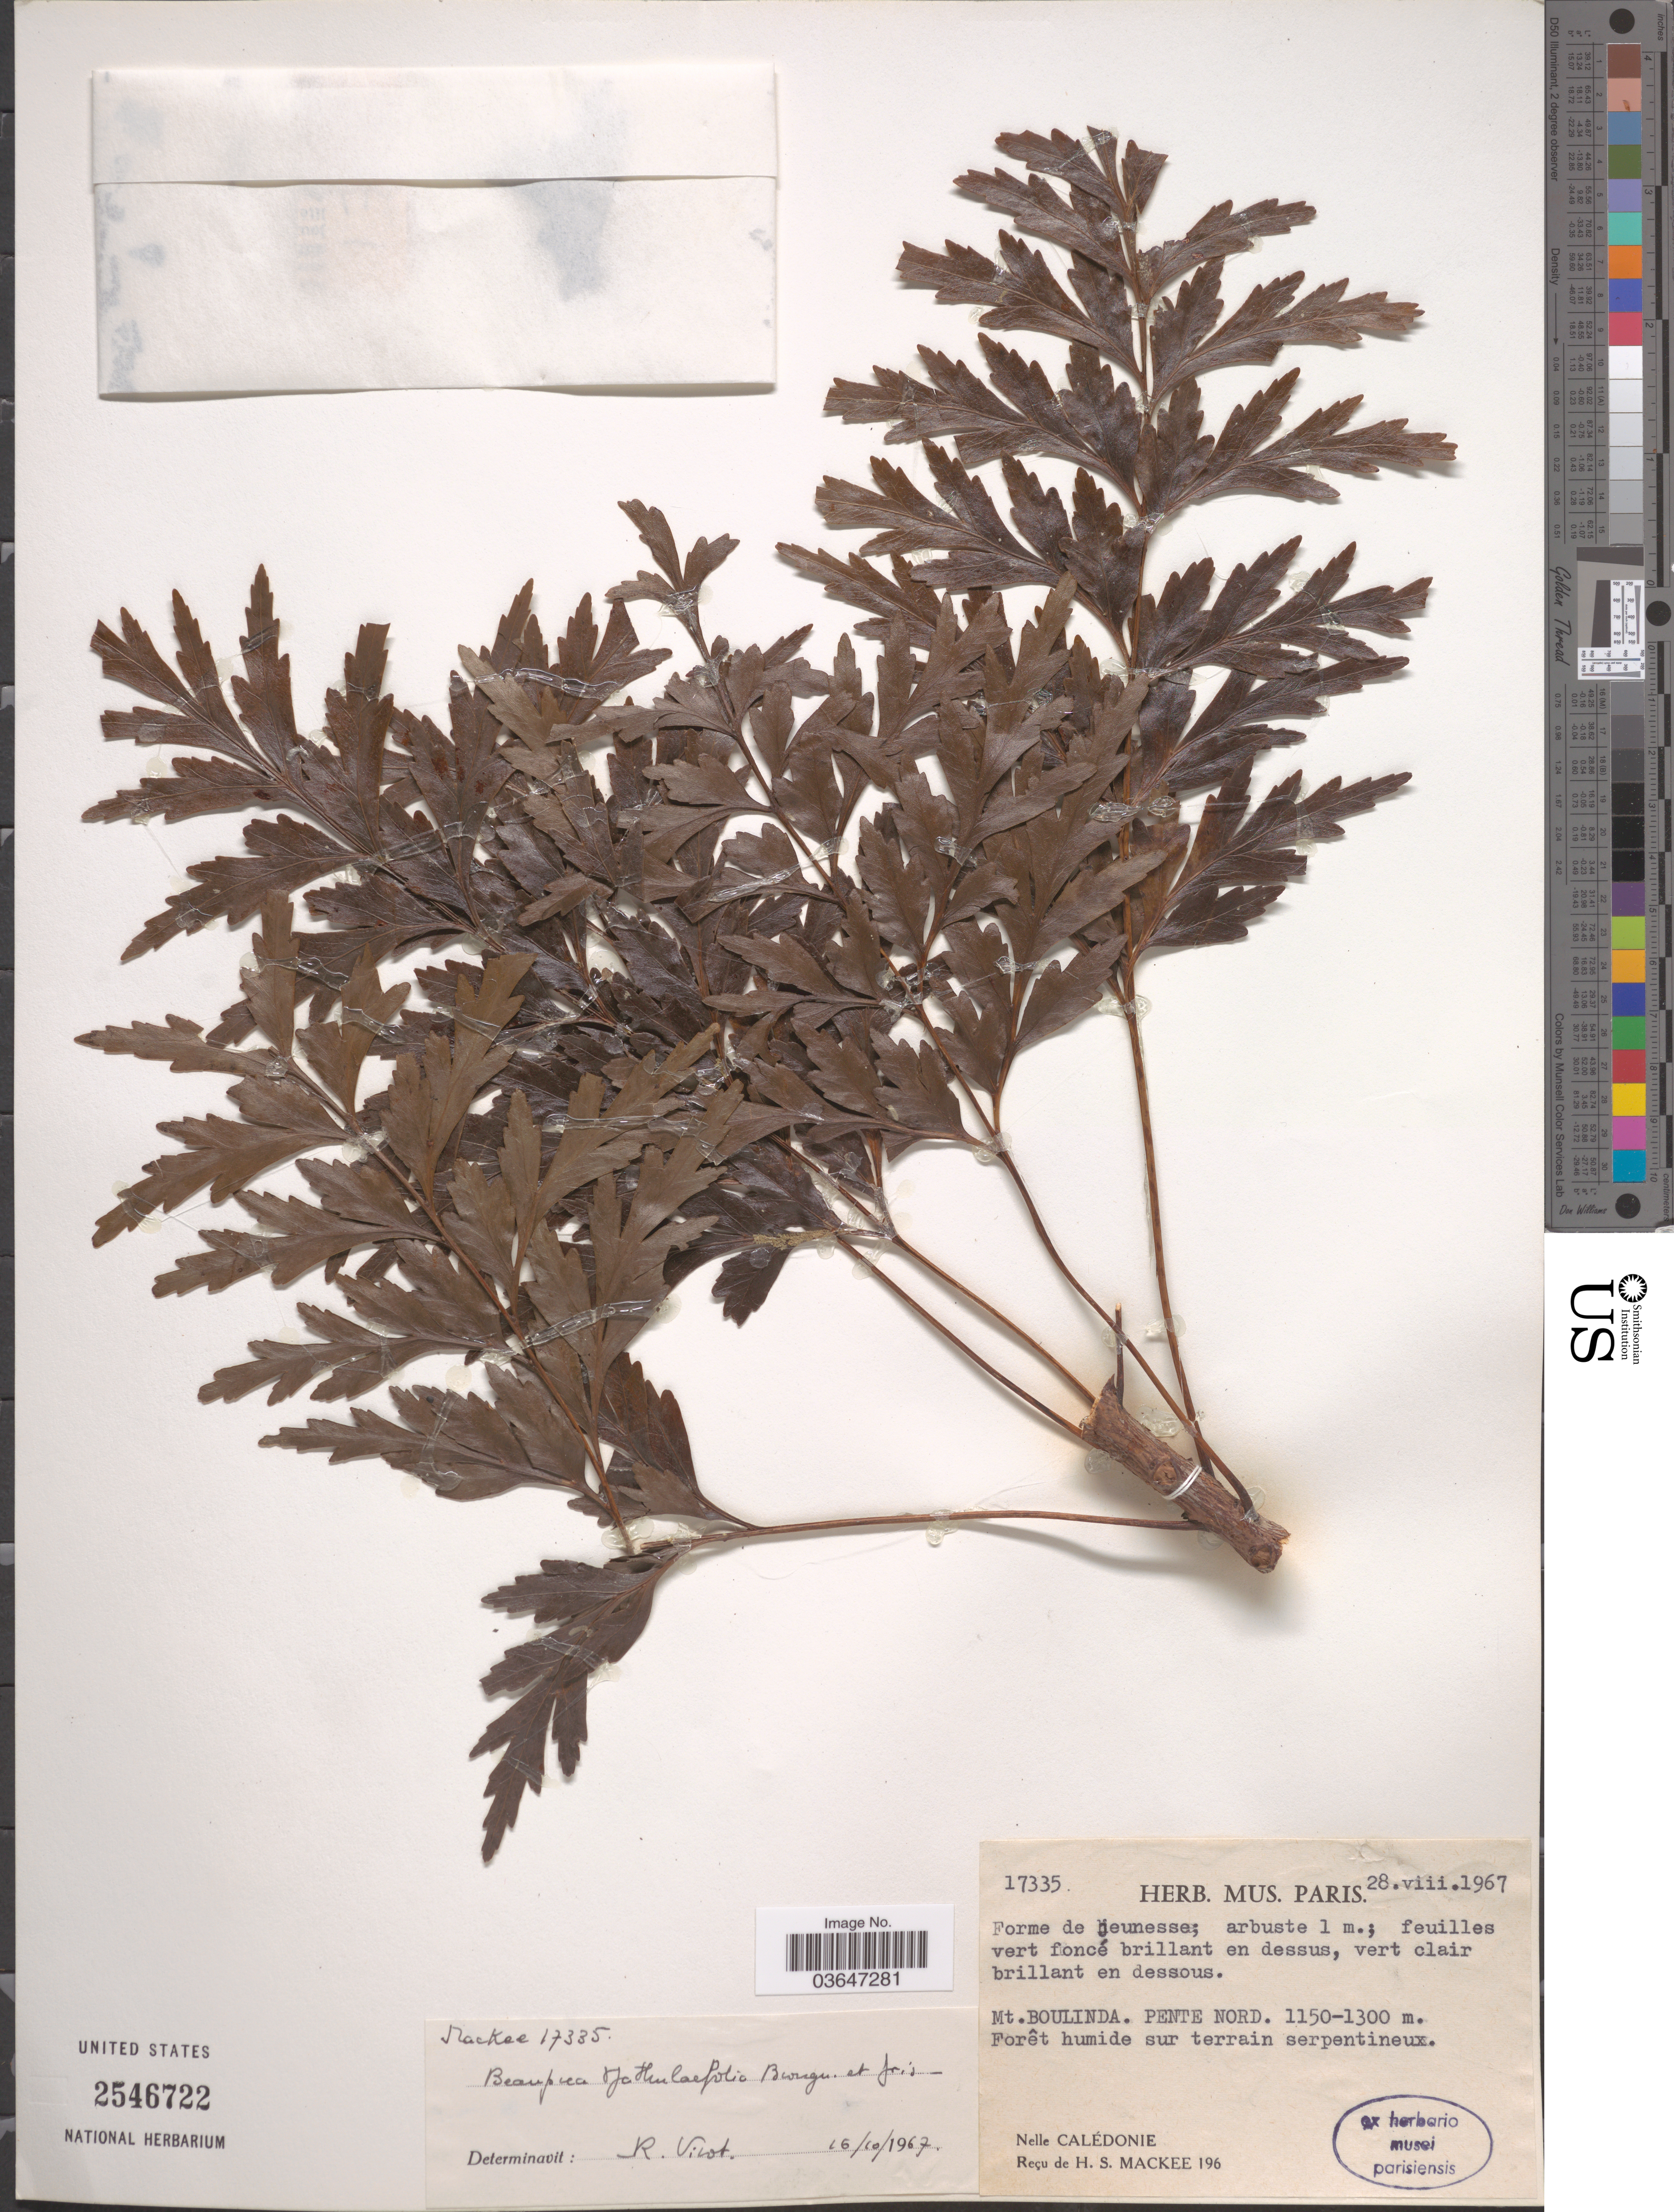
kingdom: Plantae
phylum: Tracheophyta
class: Magnoliopsida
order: Proteales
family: Proteaceae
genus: Beauprea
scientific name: Beauprea spathulifolia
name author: Brongn. & Gris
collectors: H. Mackee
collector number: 17335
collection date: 1967-08-28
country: New Caledonia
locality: Mt. Boulinda. Pente Nord.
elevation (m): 1150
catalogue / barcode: US 2546722